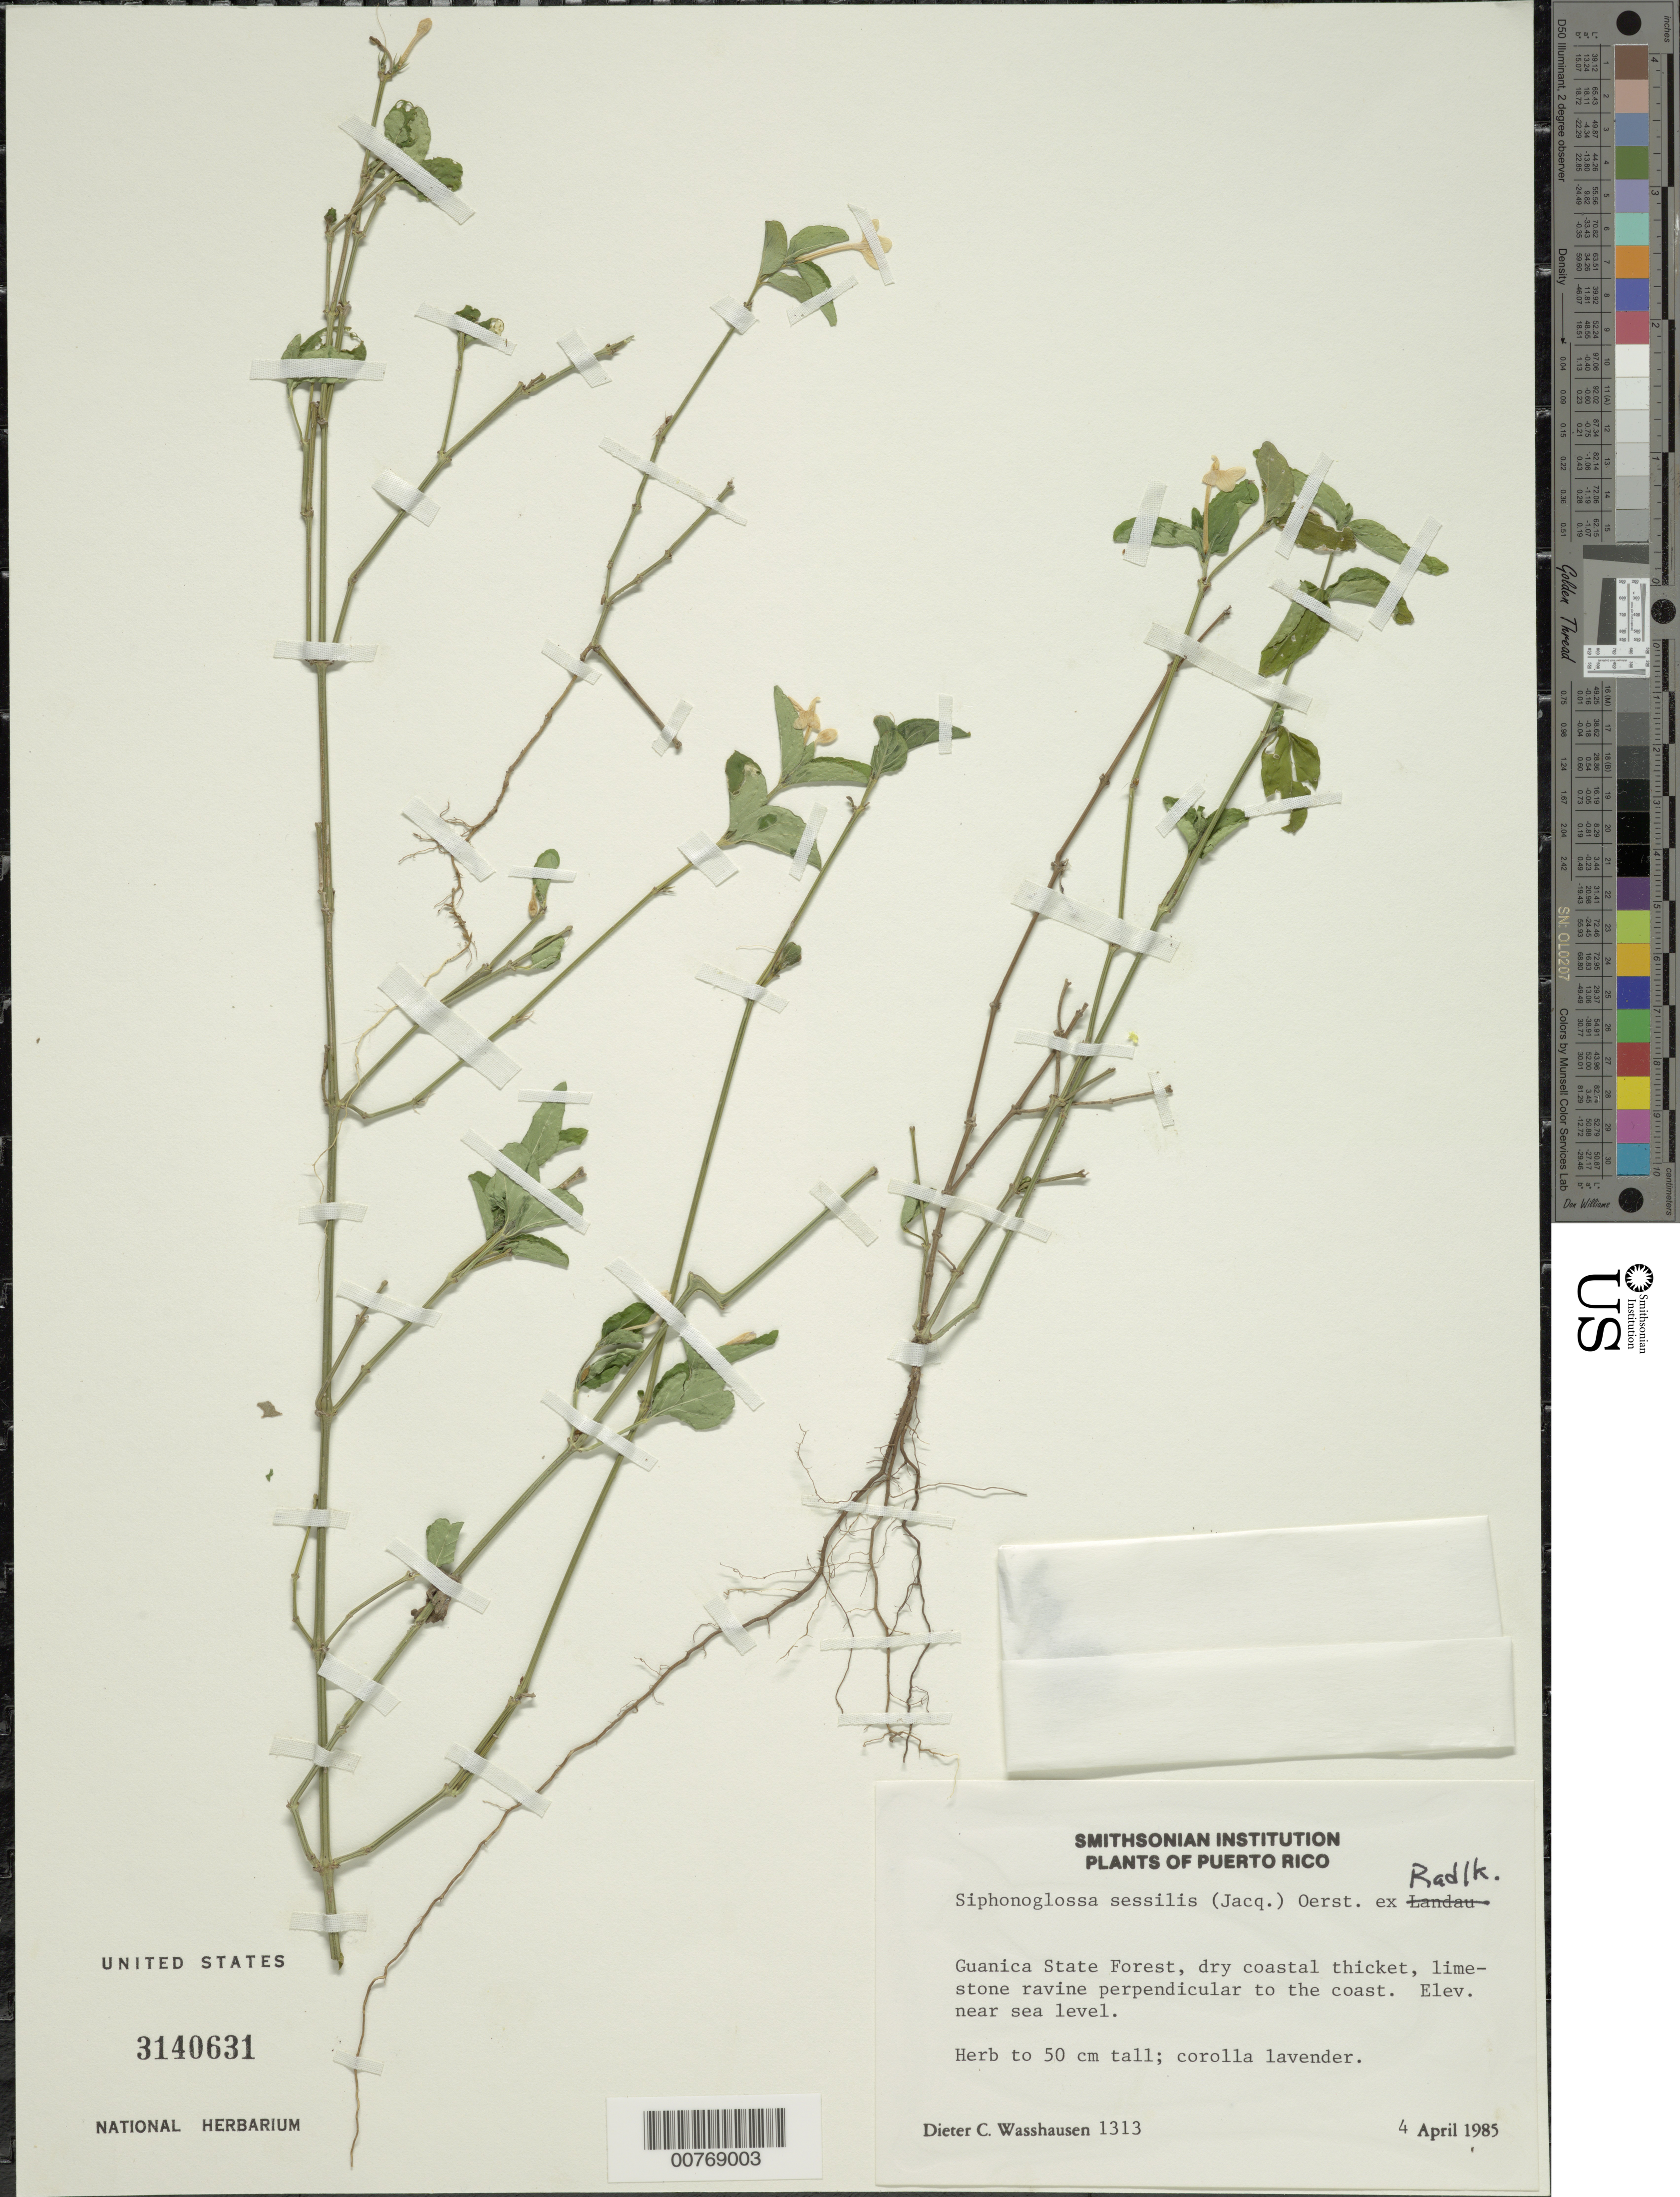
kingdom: Plantae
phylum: Tracheophyta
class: Magnoliopsida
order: Lamiales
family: Acanthaceae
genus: Siphonoglossa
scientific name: Siphonoglossa sessilis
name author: (Jacq.) D.N. Gibson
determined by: Wasshausen, Dieter C., (BOT), Smithsonian Institution - National Museum of Natural History (UNITED STATES)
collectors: D. C. Wasshausen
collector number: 1313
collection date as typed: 04 Apr 1985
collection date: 1985-04-04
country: Puerto Rico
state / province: Guánica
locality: Guanica State Forest, dry coastal thicket, limestone ravine perpendicular to the coast, near sea level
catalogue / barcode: US 3140631